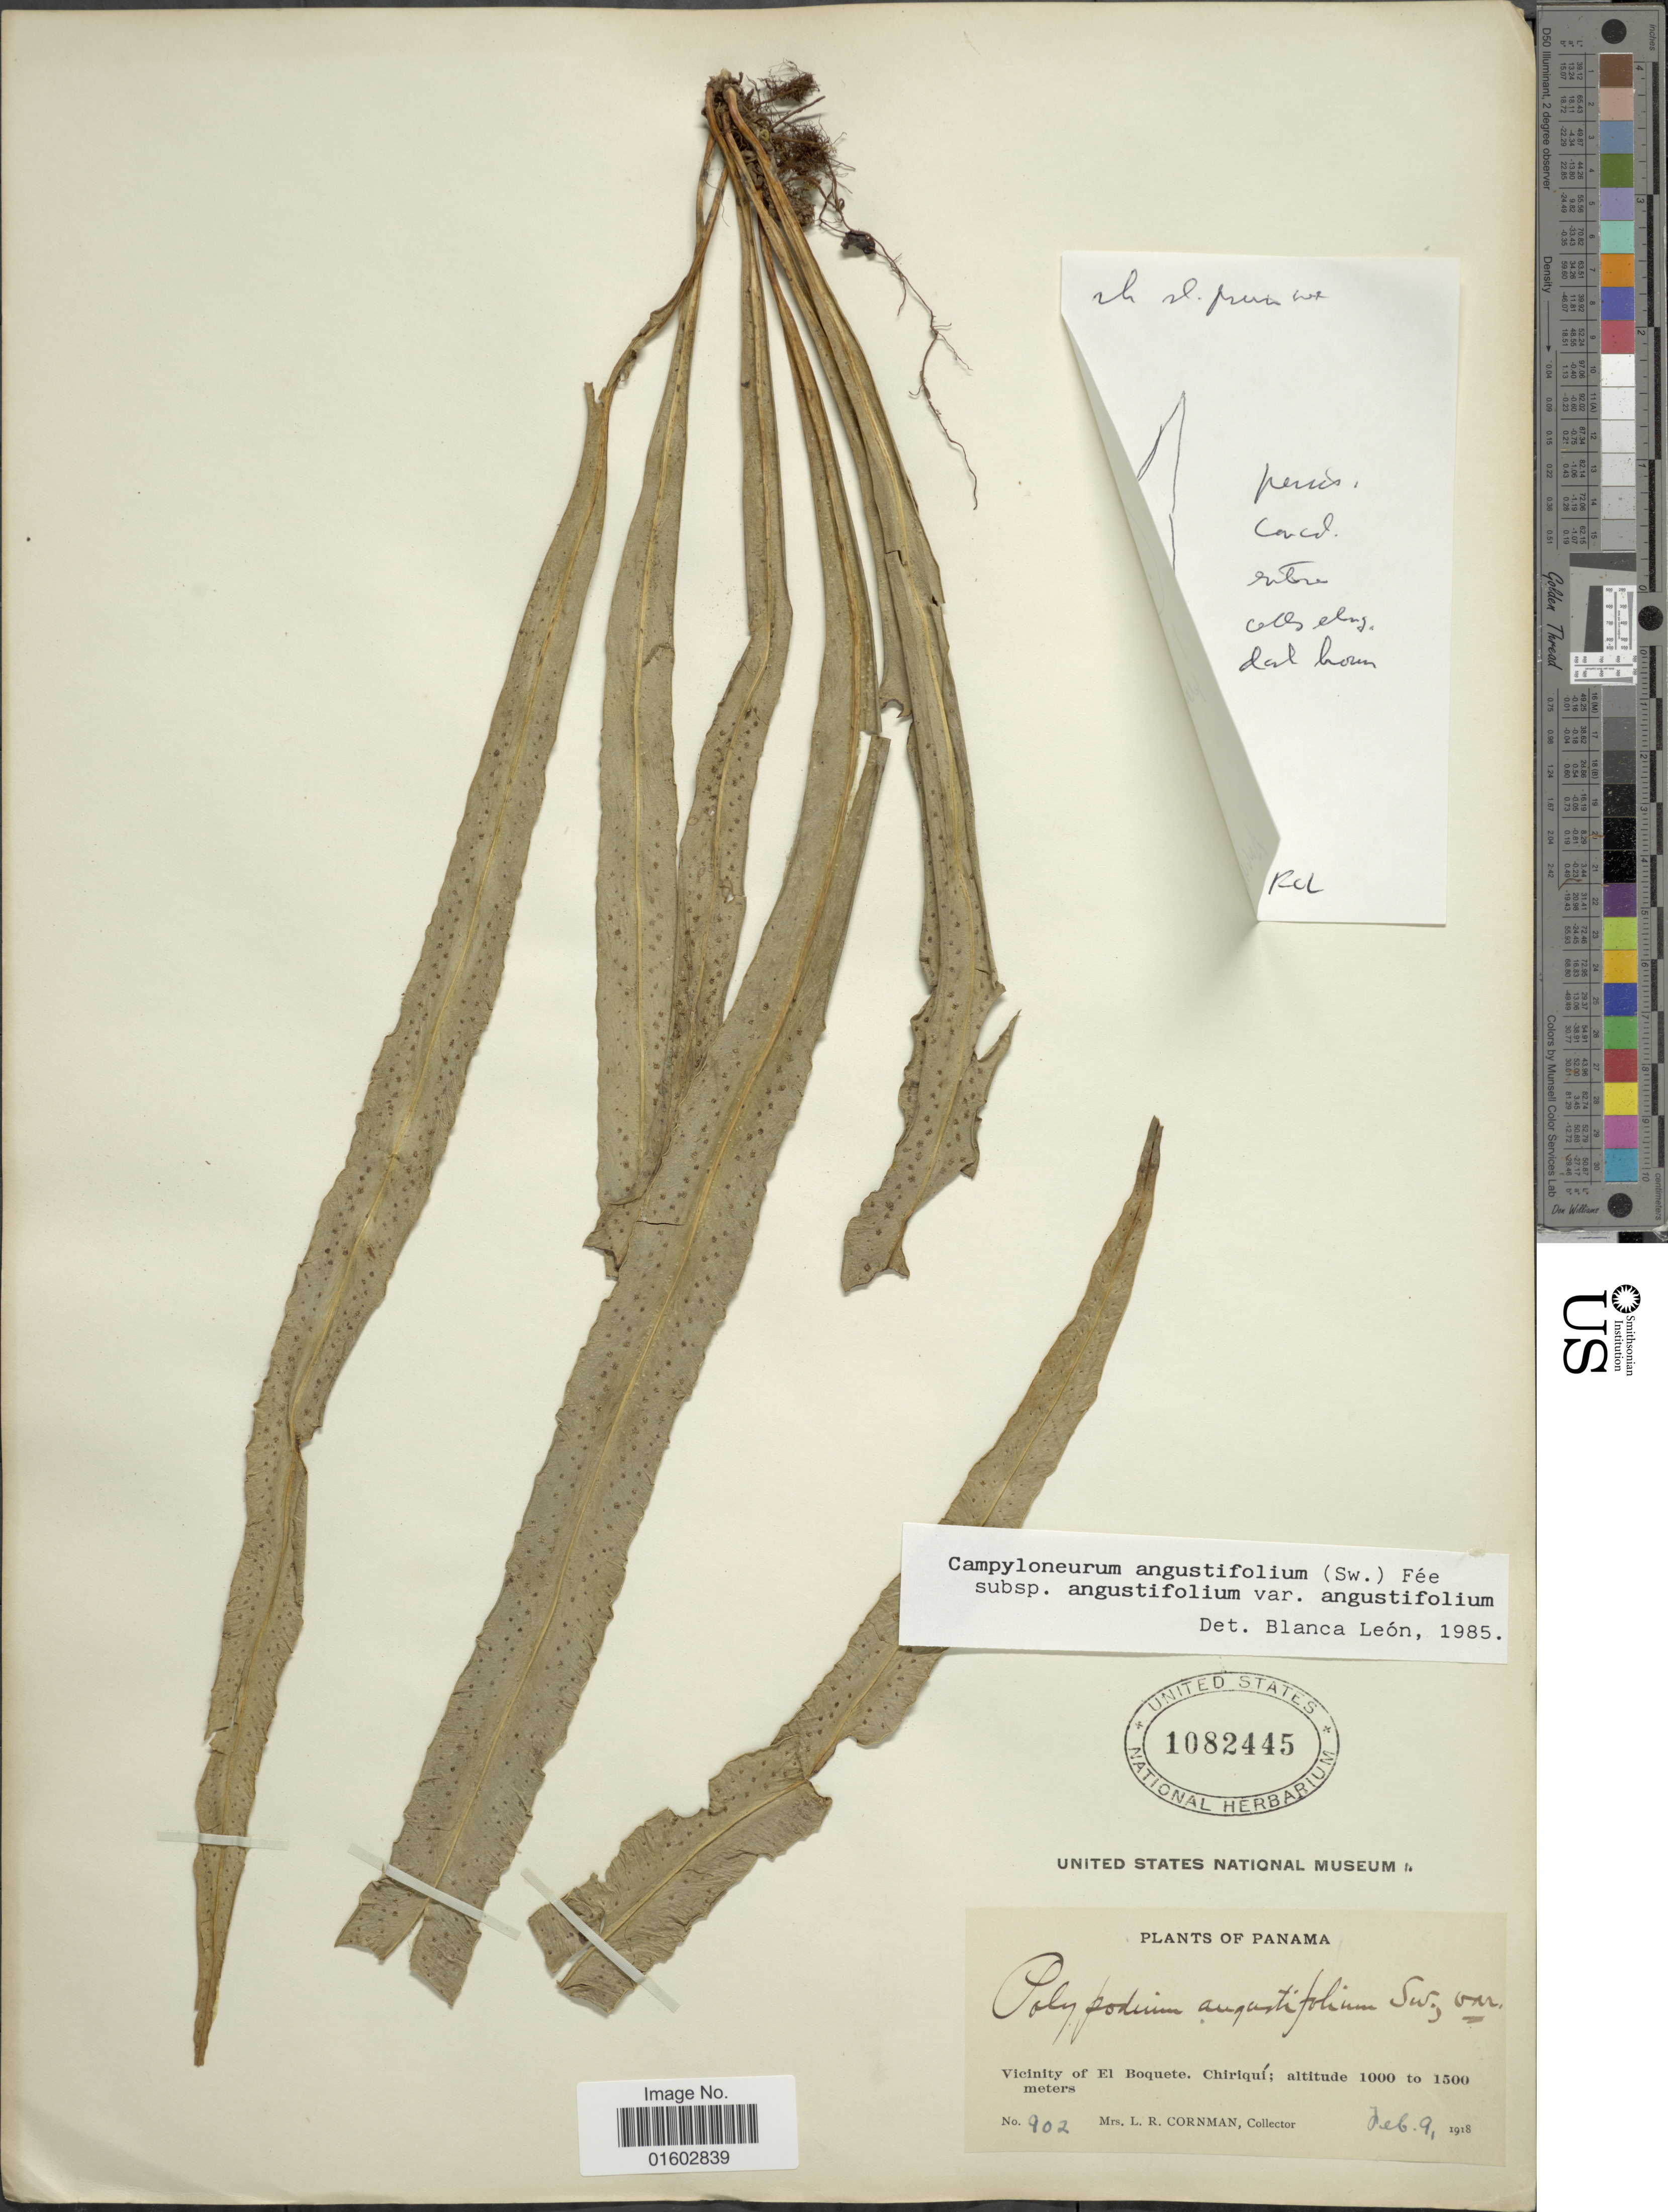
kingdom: Plantae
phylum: Tracheophyta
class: Polypodiopsida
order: Polypodiales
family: Polypodiaceae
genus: Campyloneurum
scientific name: Campyloneurum angustifolium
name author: (Sw.) Fée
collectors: L. Cornman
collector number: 902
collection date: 1918-02-09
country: Panama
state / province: Chiriqui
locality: Vicinity of El Boquete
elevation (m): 1000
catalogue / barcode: US 1082445